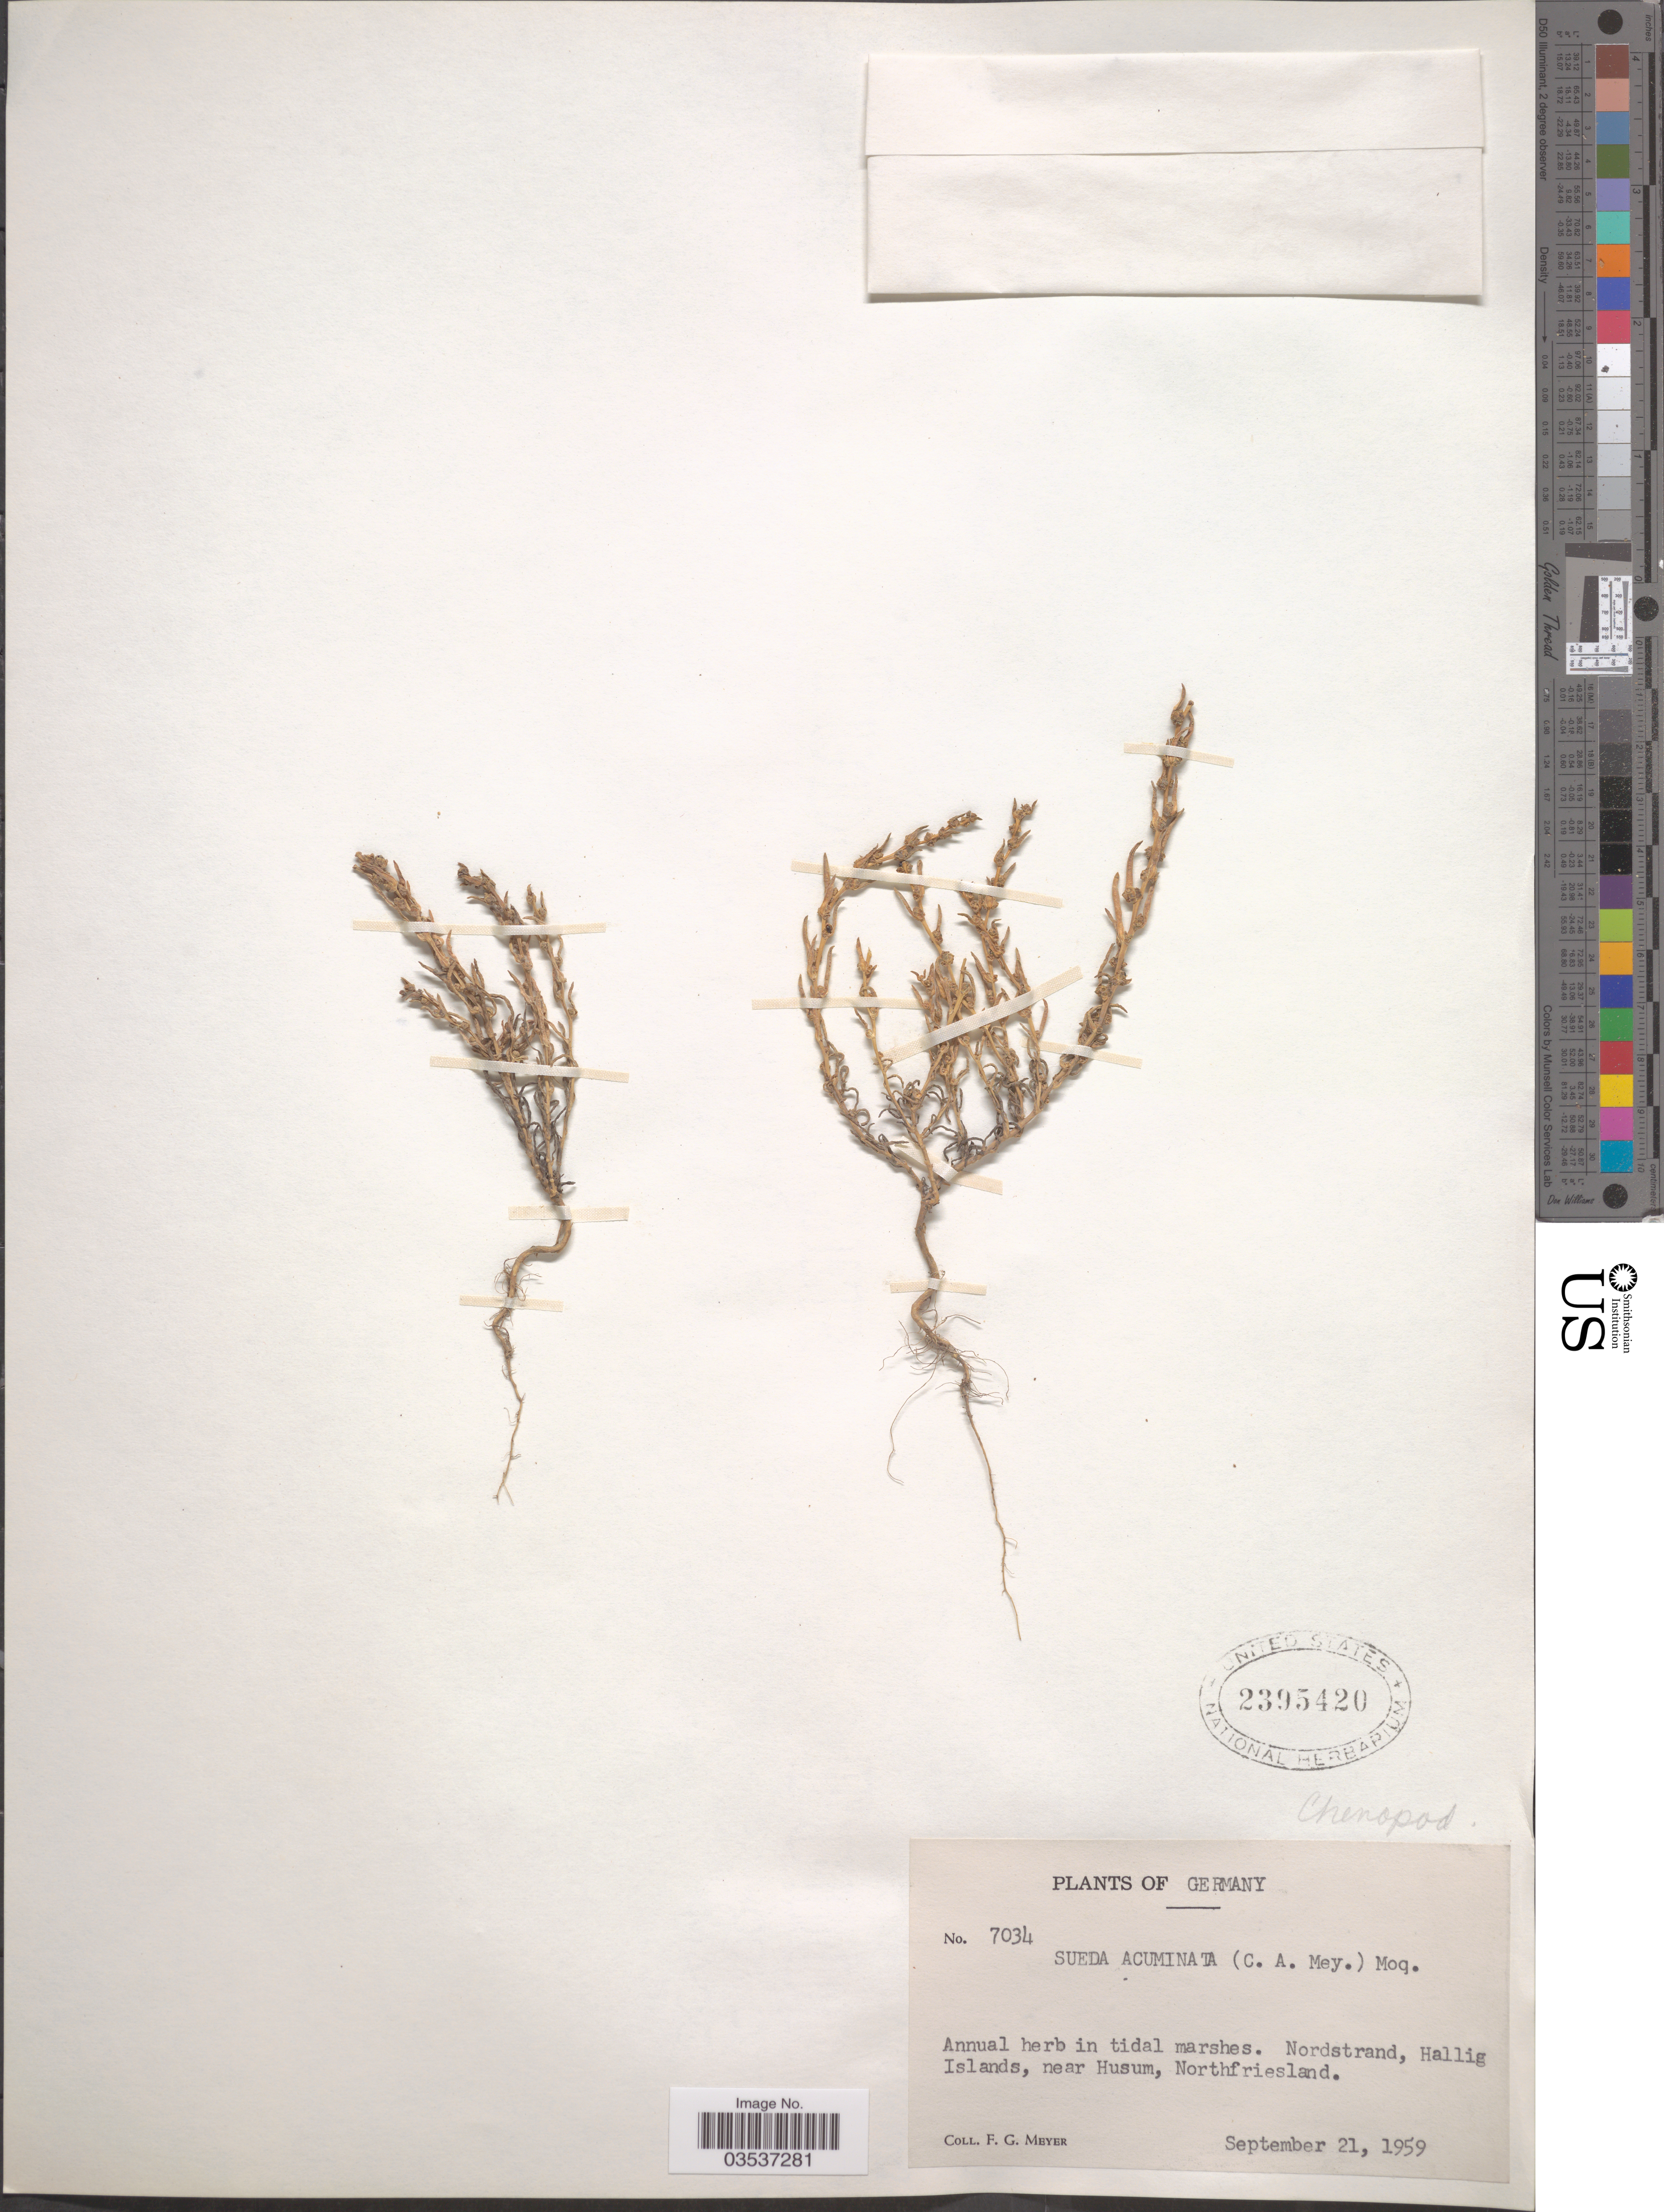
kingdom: Plantae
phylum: Tracheophyta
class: Magnoliopsida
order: Caryophyllales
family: Amaranthaceae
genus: Suaeda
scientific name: Suaeda acuminata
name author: (C.A. Mey.) Moq.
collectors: F. G. Meyer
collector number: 7034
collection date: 1959-09-21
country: Germany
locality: Nordstrand, Hallig Islands, near Husum, Northfriesland.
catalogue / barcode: US 2395420